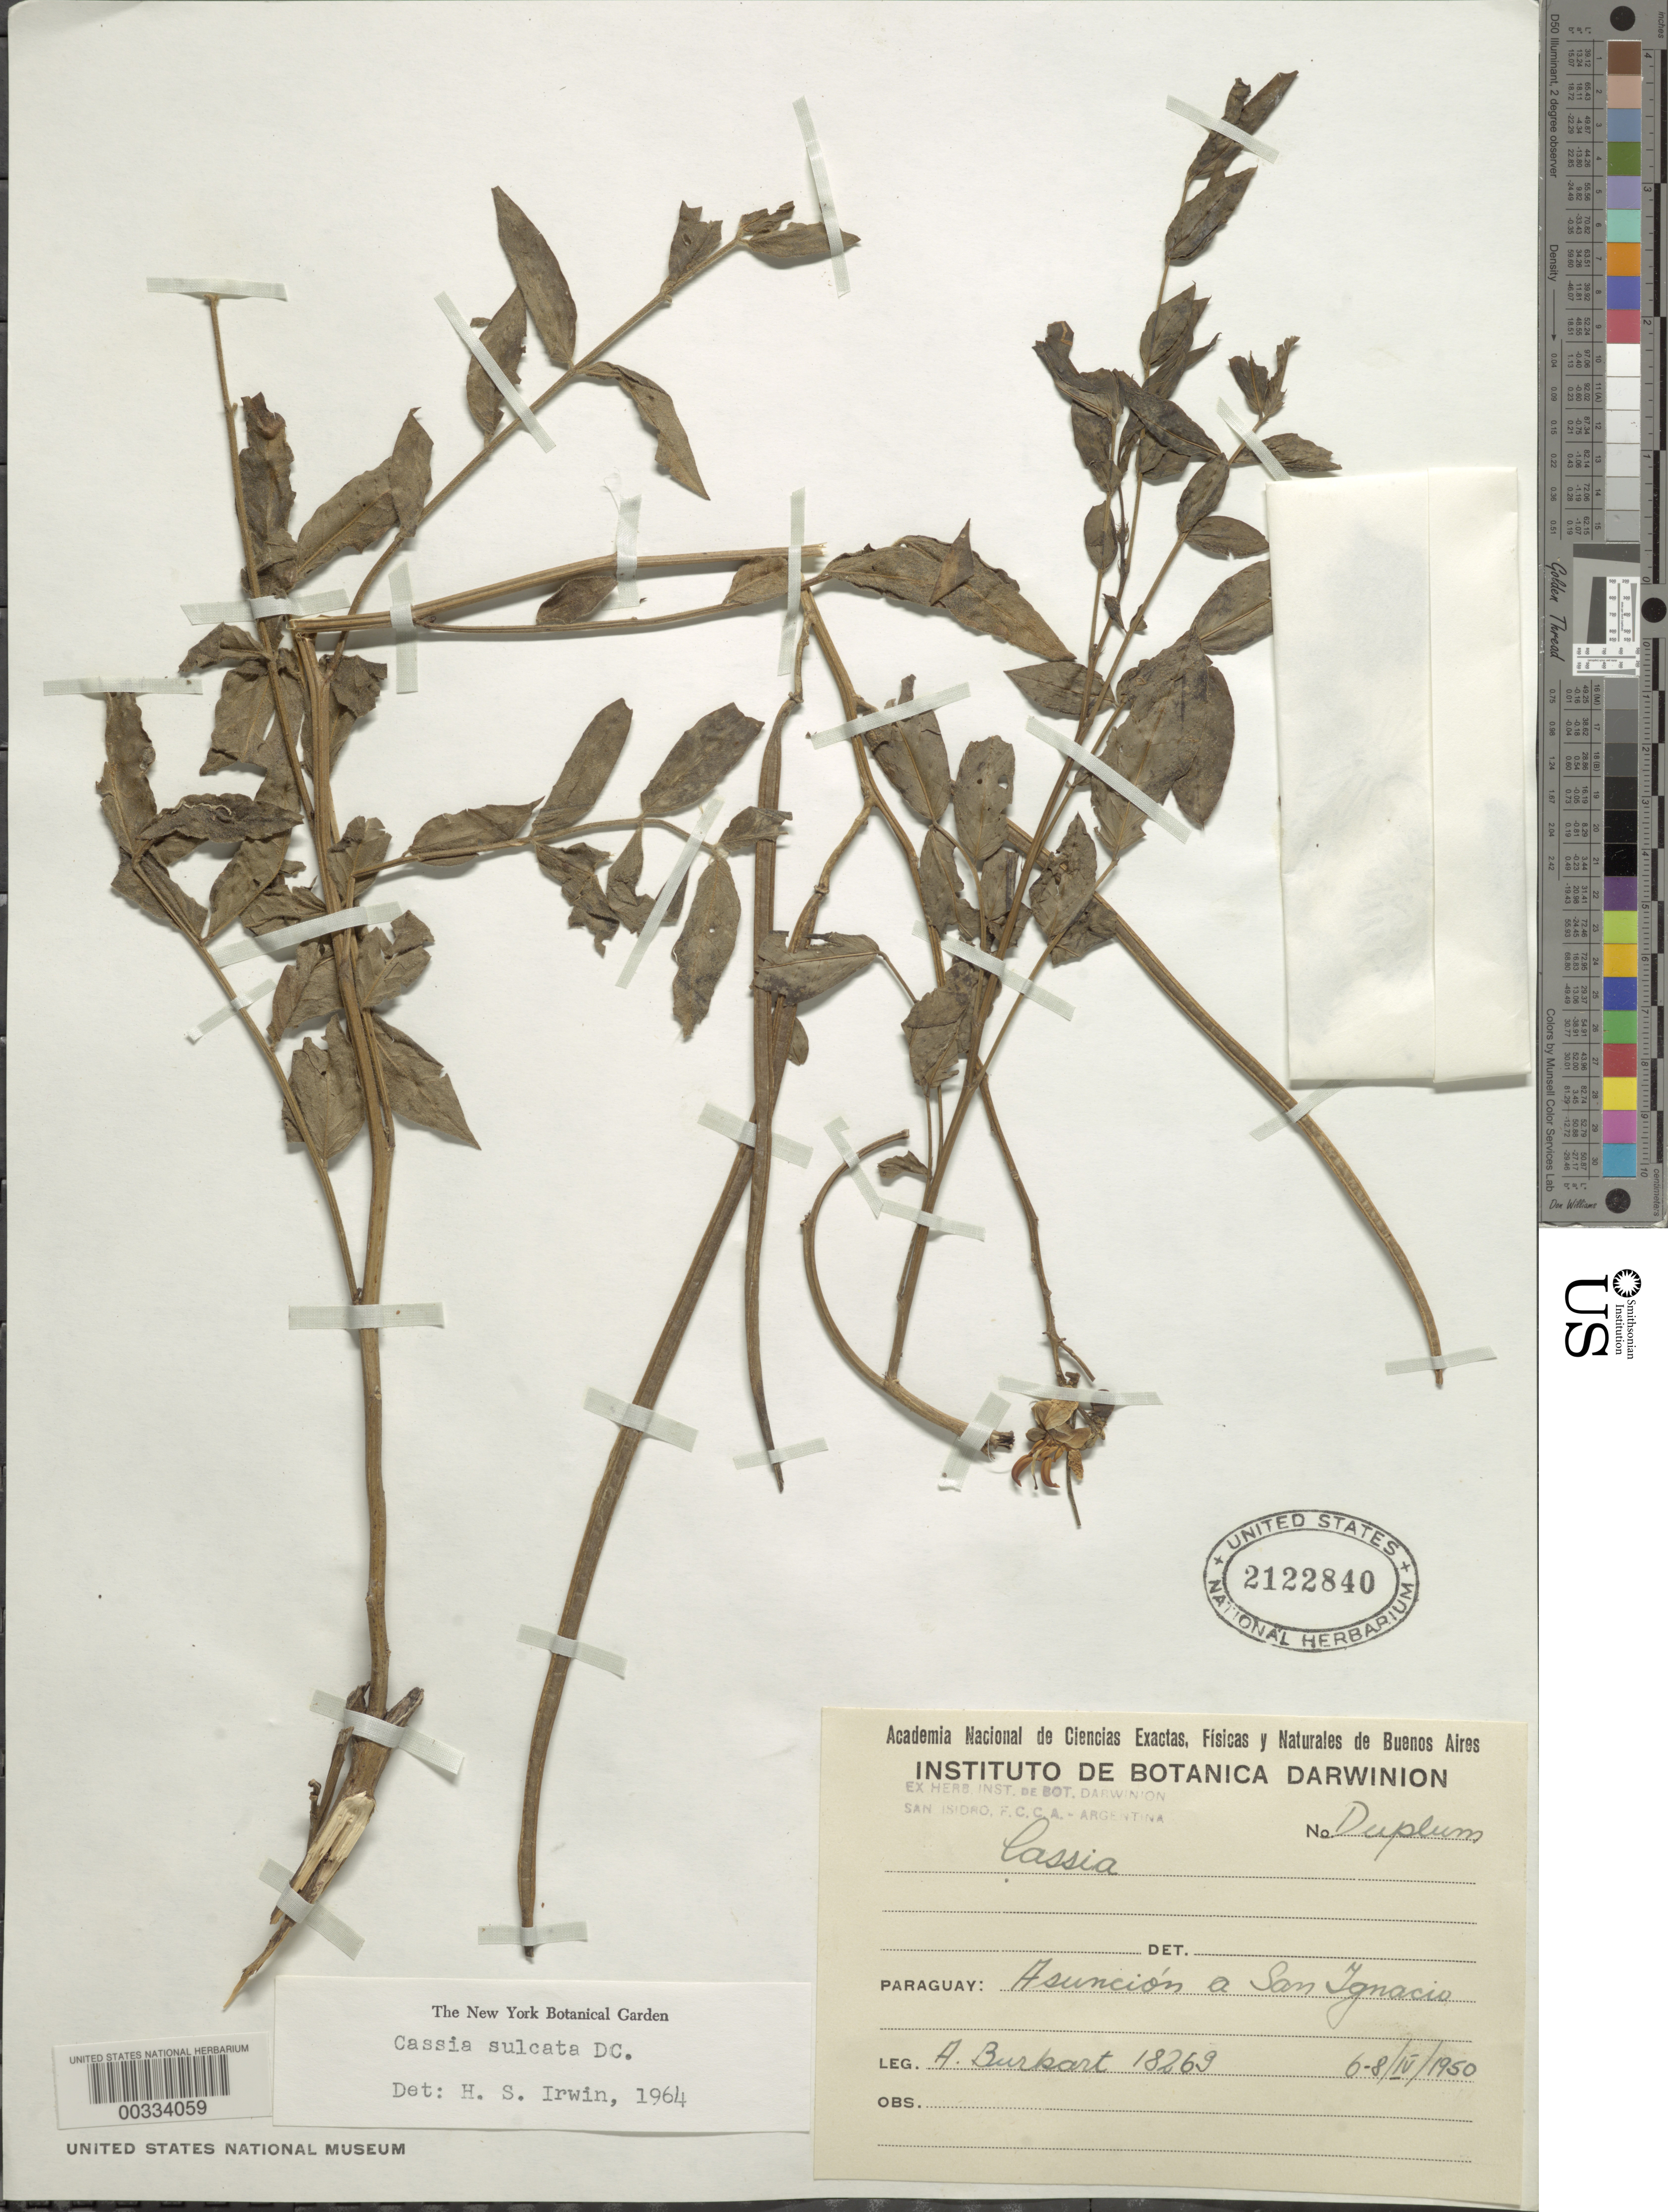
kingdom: Plantae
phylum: Tracheophyta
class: Magnoliopsida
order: Fabales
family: Fabaceae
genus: Senna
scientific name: Senna cernua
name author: (Balb.) H.S. Irwin & Barneby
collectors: A. E. Burkart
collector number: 18263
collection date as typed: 06 Apr 1950 to 08 Apr 1950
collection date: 1950-04-06/1950-04-08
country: Paraguay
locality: Asuncion a san ignacio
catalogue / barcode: US 2122840